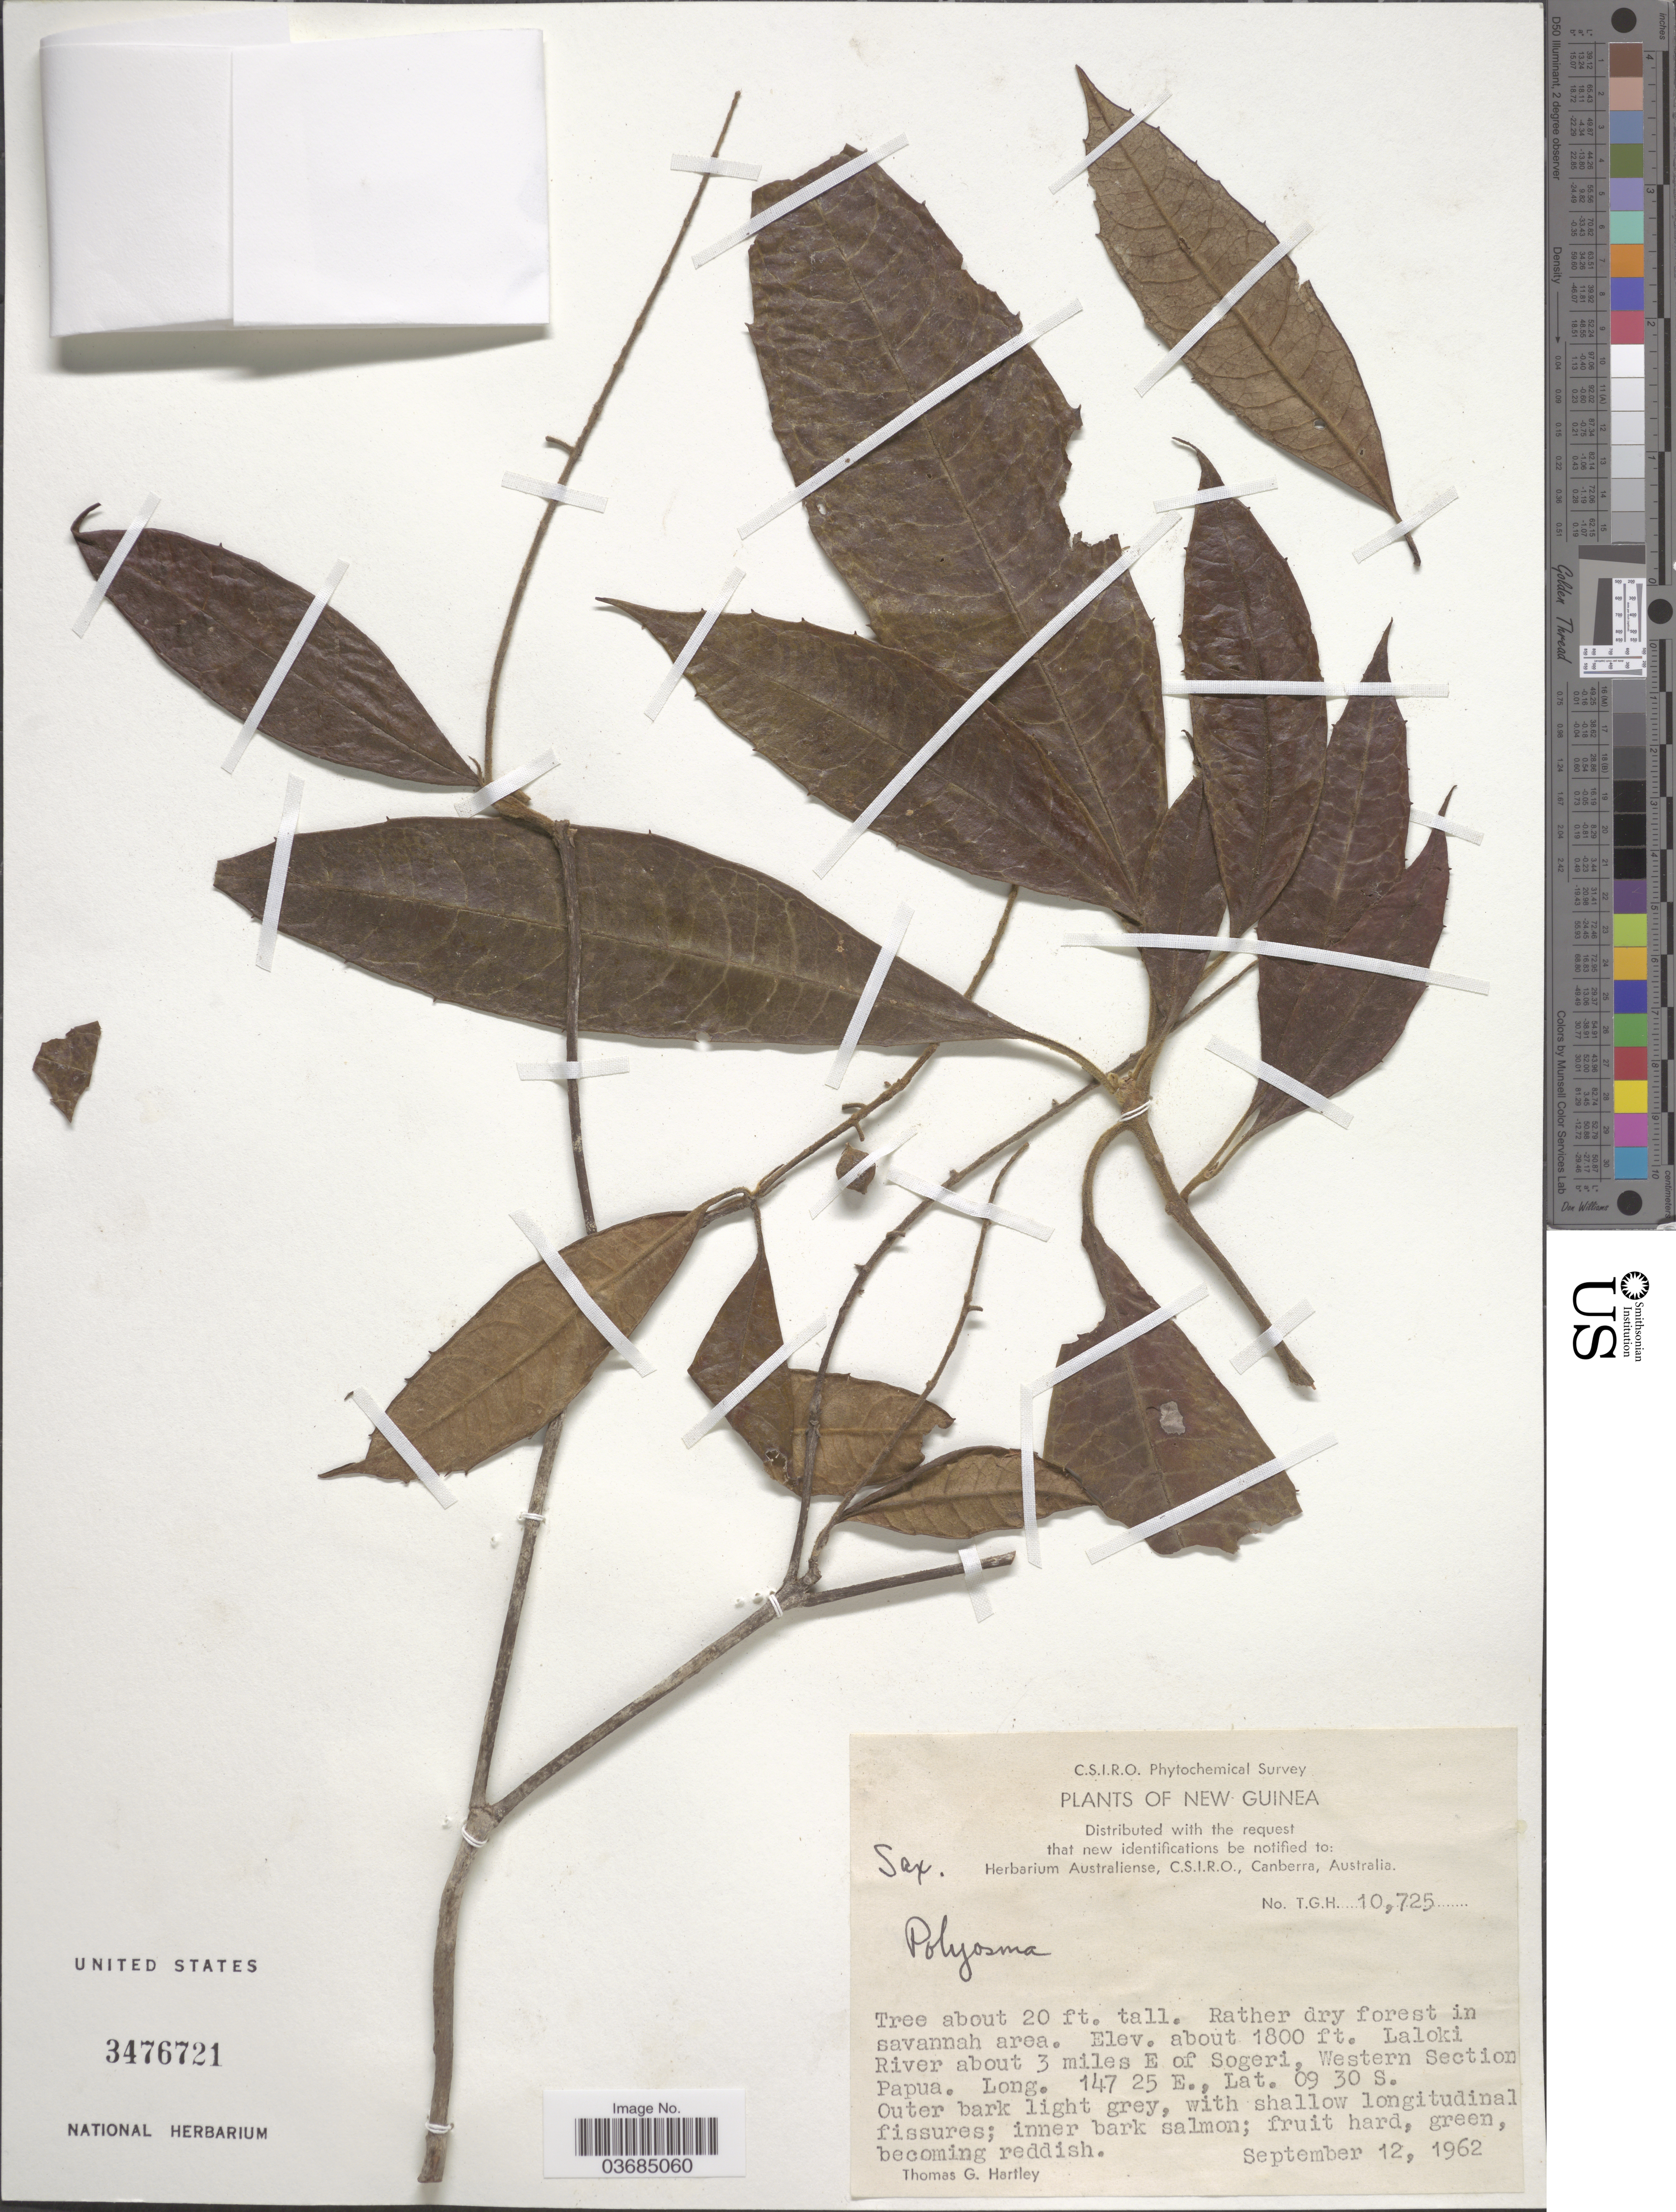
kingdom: Plantae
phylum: Tracheophyta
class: Magnoliopsida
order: Escalloniales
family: Escalloniaceae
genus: Polyosma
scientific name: Polyosma sp.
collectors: T. G. Hartley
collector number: T.G.H.10725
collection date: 1962-09-12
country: Papua New Guinea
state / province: Manus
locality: C.S.I.R.O. Phytochemical Survey. New Guinea. Laloki River about 3 miles E of Sogeri, Western Section.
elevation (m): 549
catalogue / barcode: US 3476721